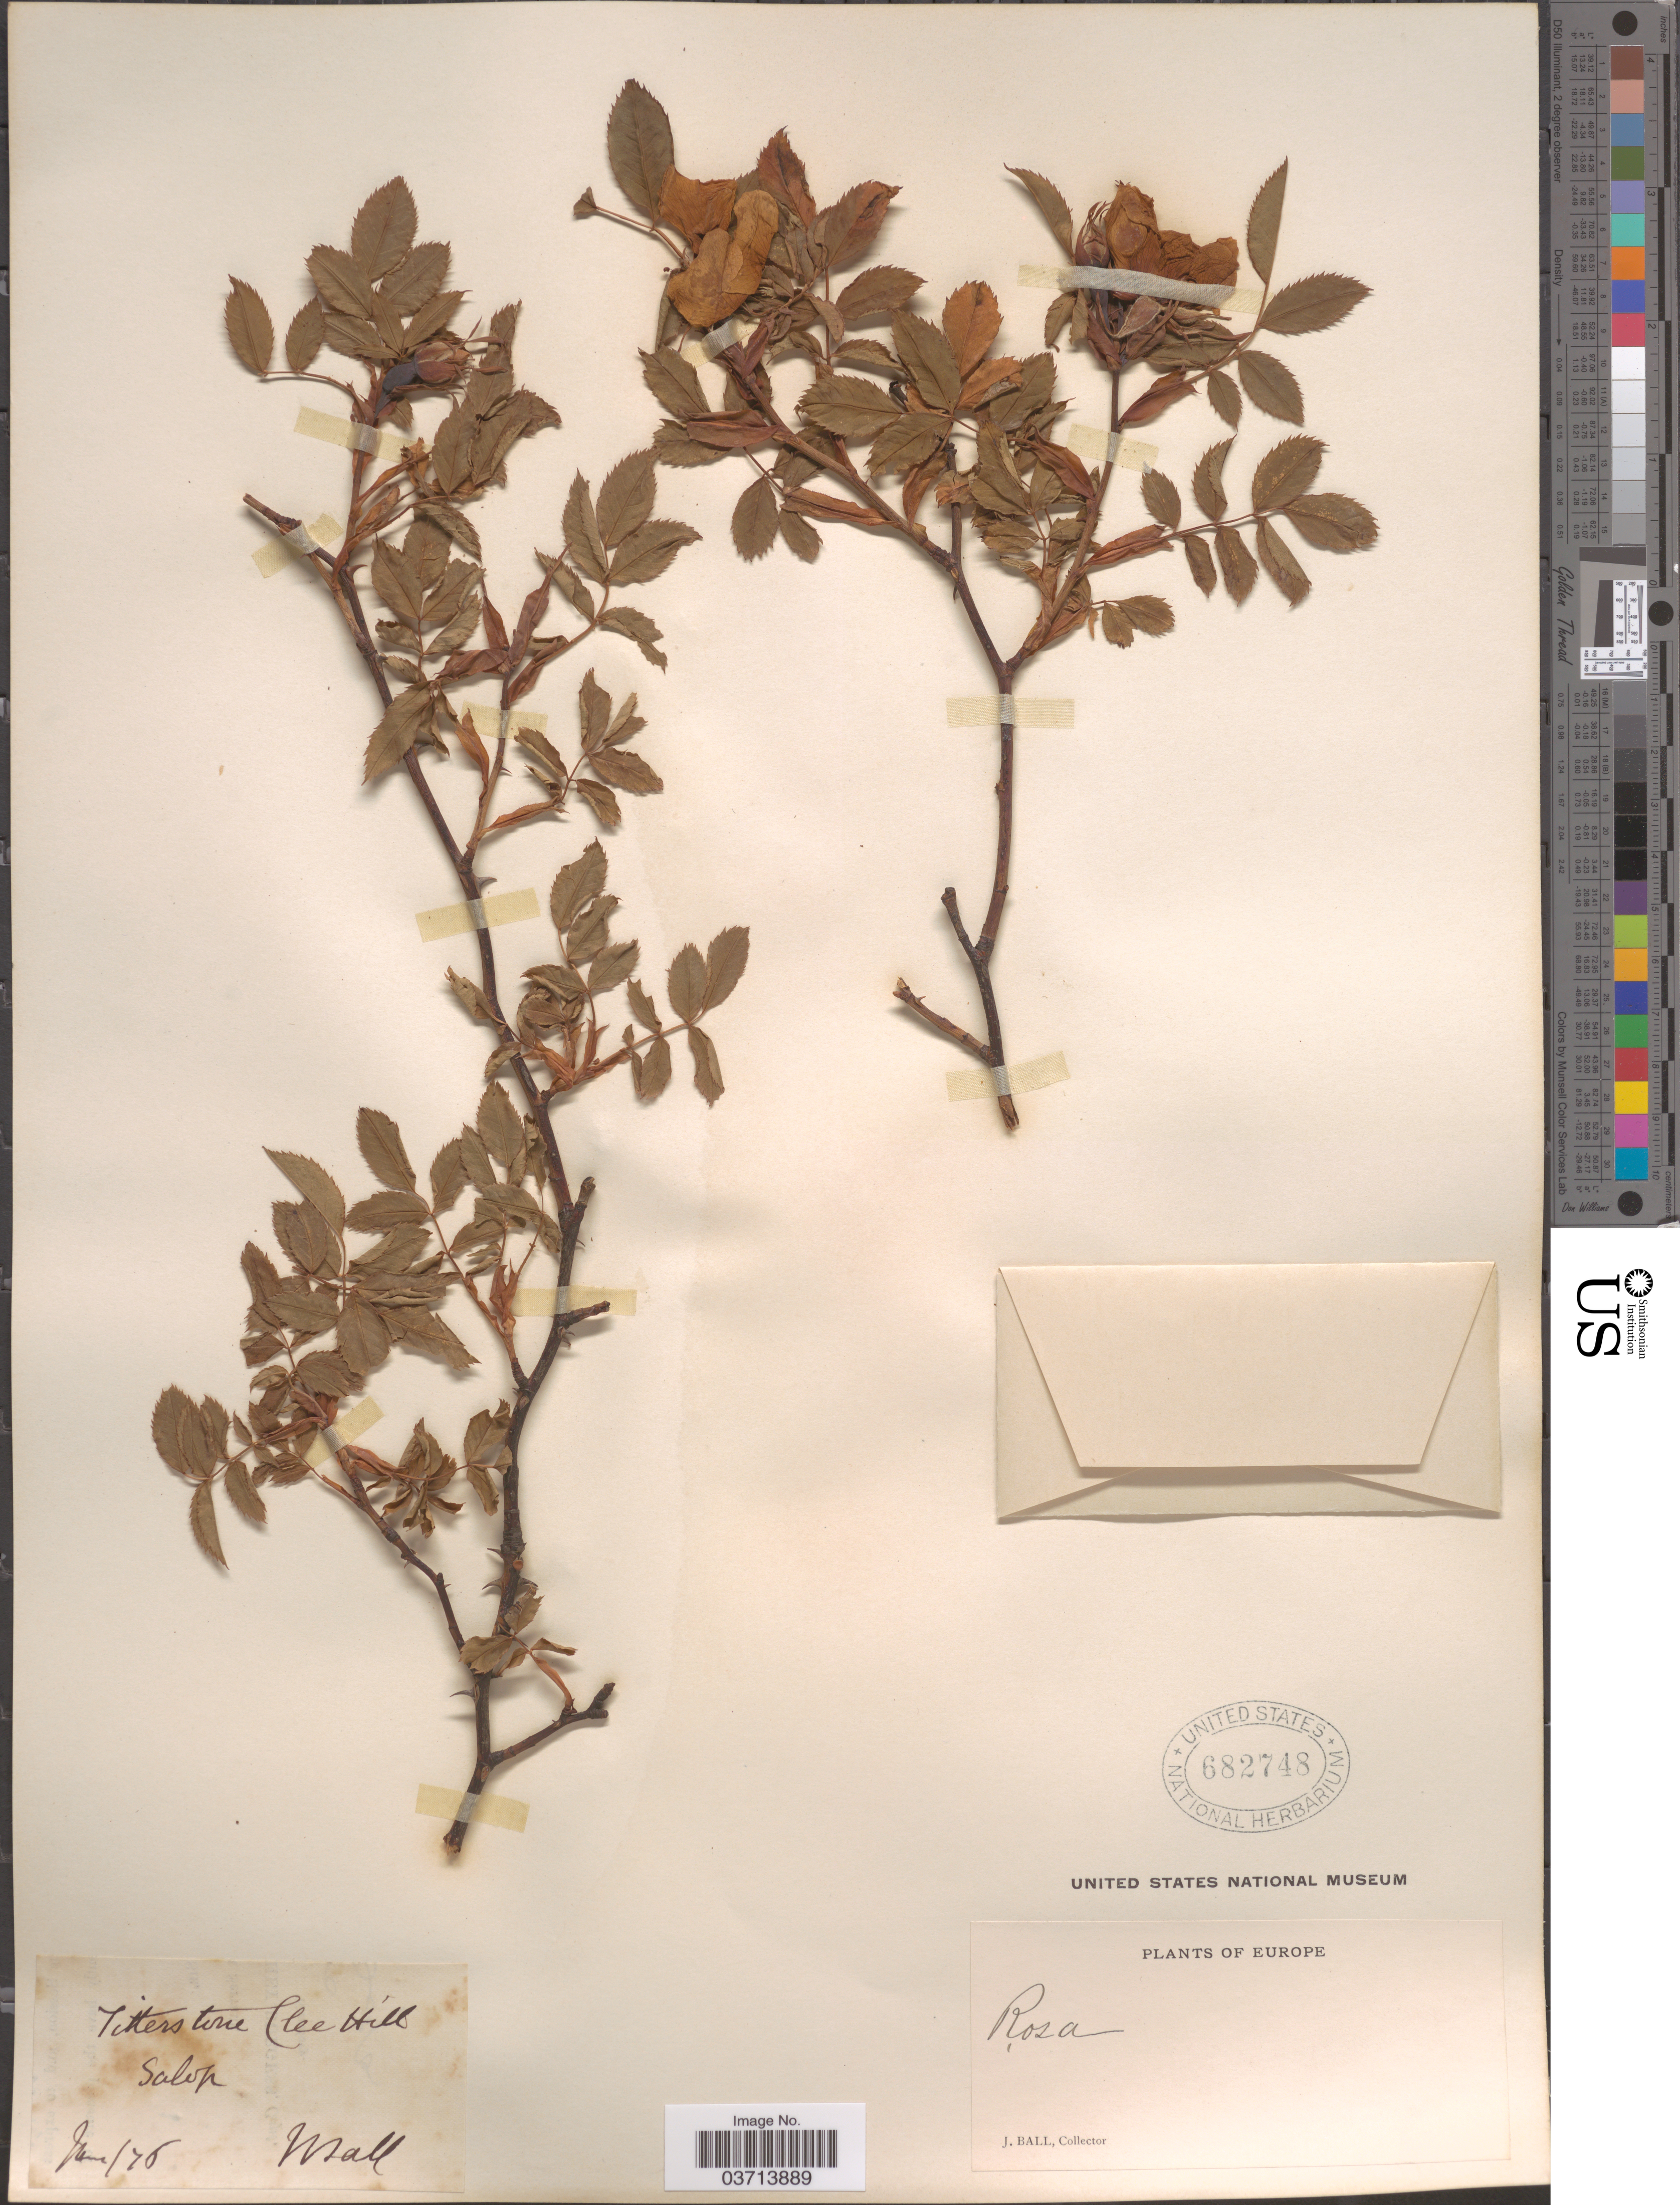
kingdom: Plantae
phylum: Tracheophyta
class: Magnoliopsida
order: Rosales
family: Rosaceae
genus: Rosa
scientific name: Rosa sp.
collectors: J. Ball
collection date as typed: Transcribed d/m/y: /6/76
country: United Kingdom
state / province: England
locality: Titterstone Clee Hill Salop. Europe.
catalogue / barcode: US 682748